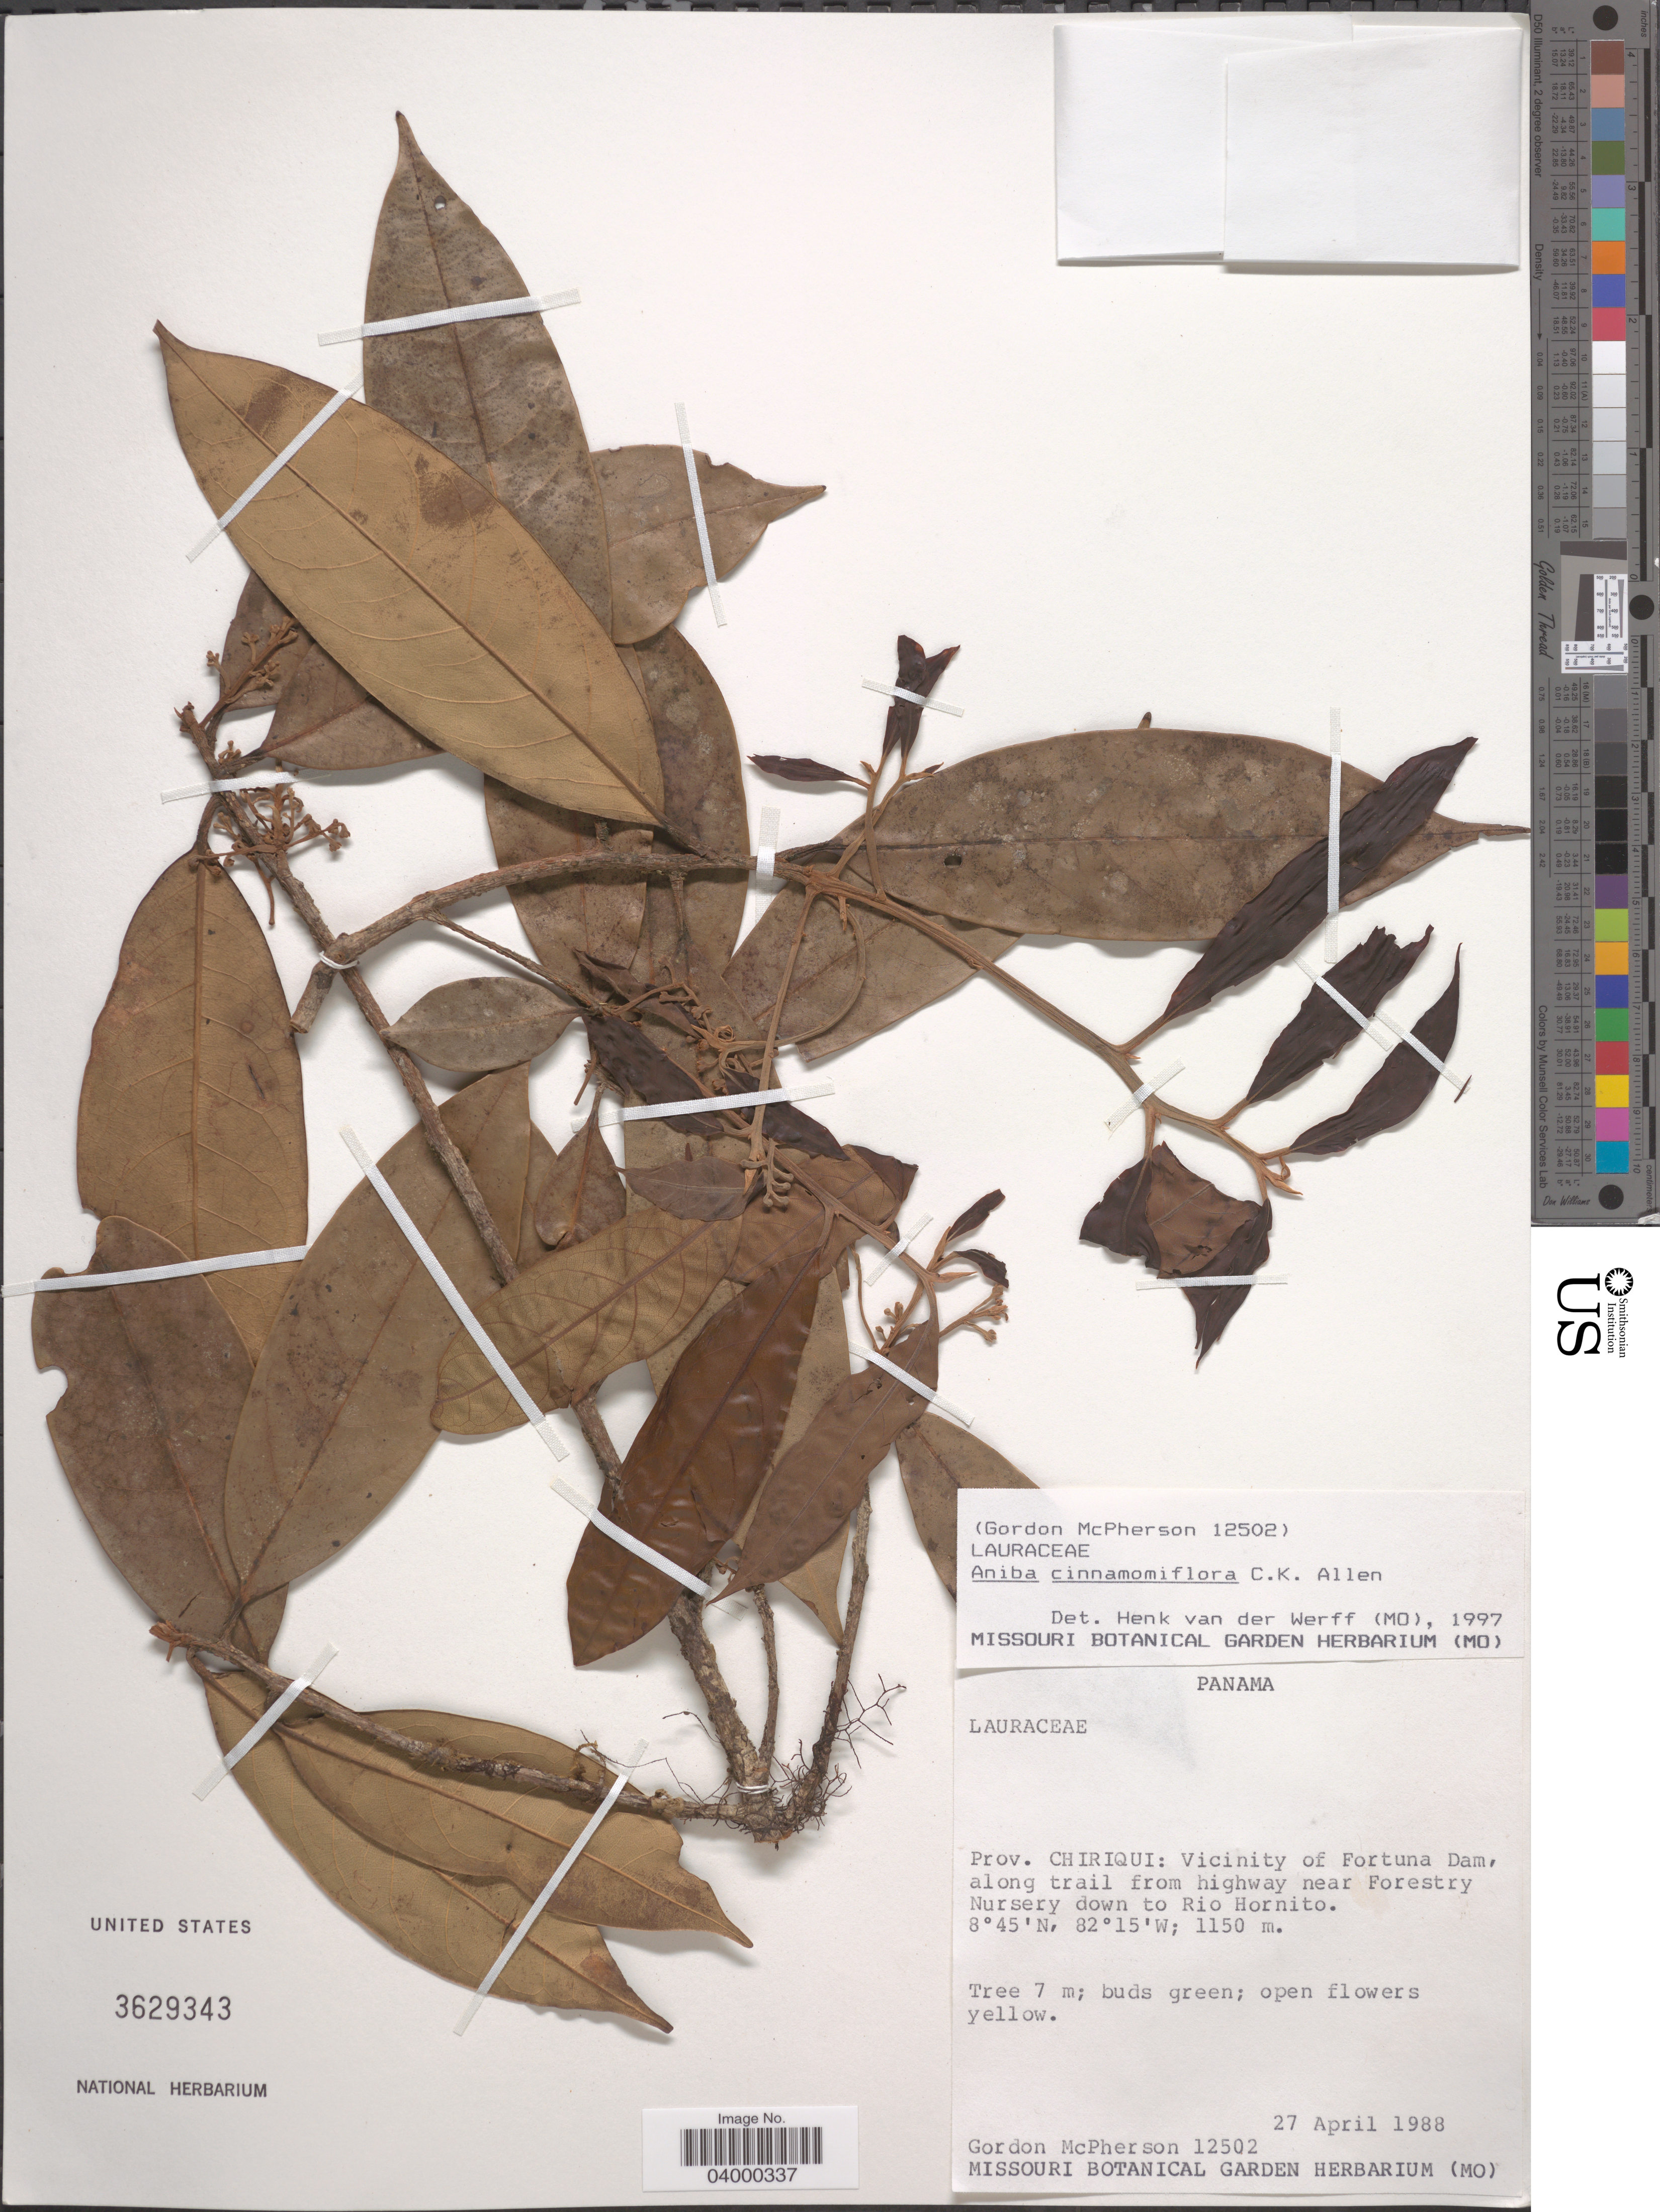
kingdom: Plantae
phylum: Tracheophyta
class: Magnoliopsida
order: Laurales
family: Lauraceae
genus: Aniba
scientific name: Aniba cinnamomiflora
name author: C.K. Allen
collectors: G. McPherson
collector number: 12502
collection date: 1988-04-27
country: Panama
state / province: Chiriqui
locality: Vicinity of Fortuna Dam, along trail from highway near Forestry Nursery down to Rio Hornito.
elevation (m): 1150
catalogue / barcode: US 3629343